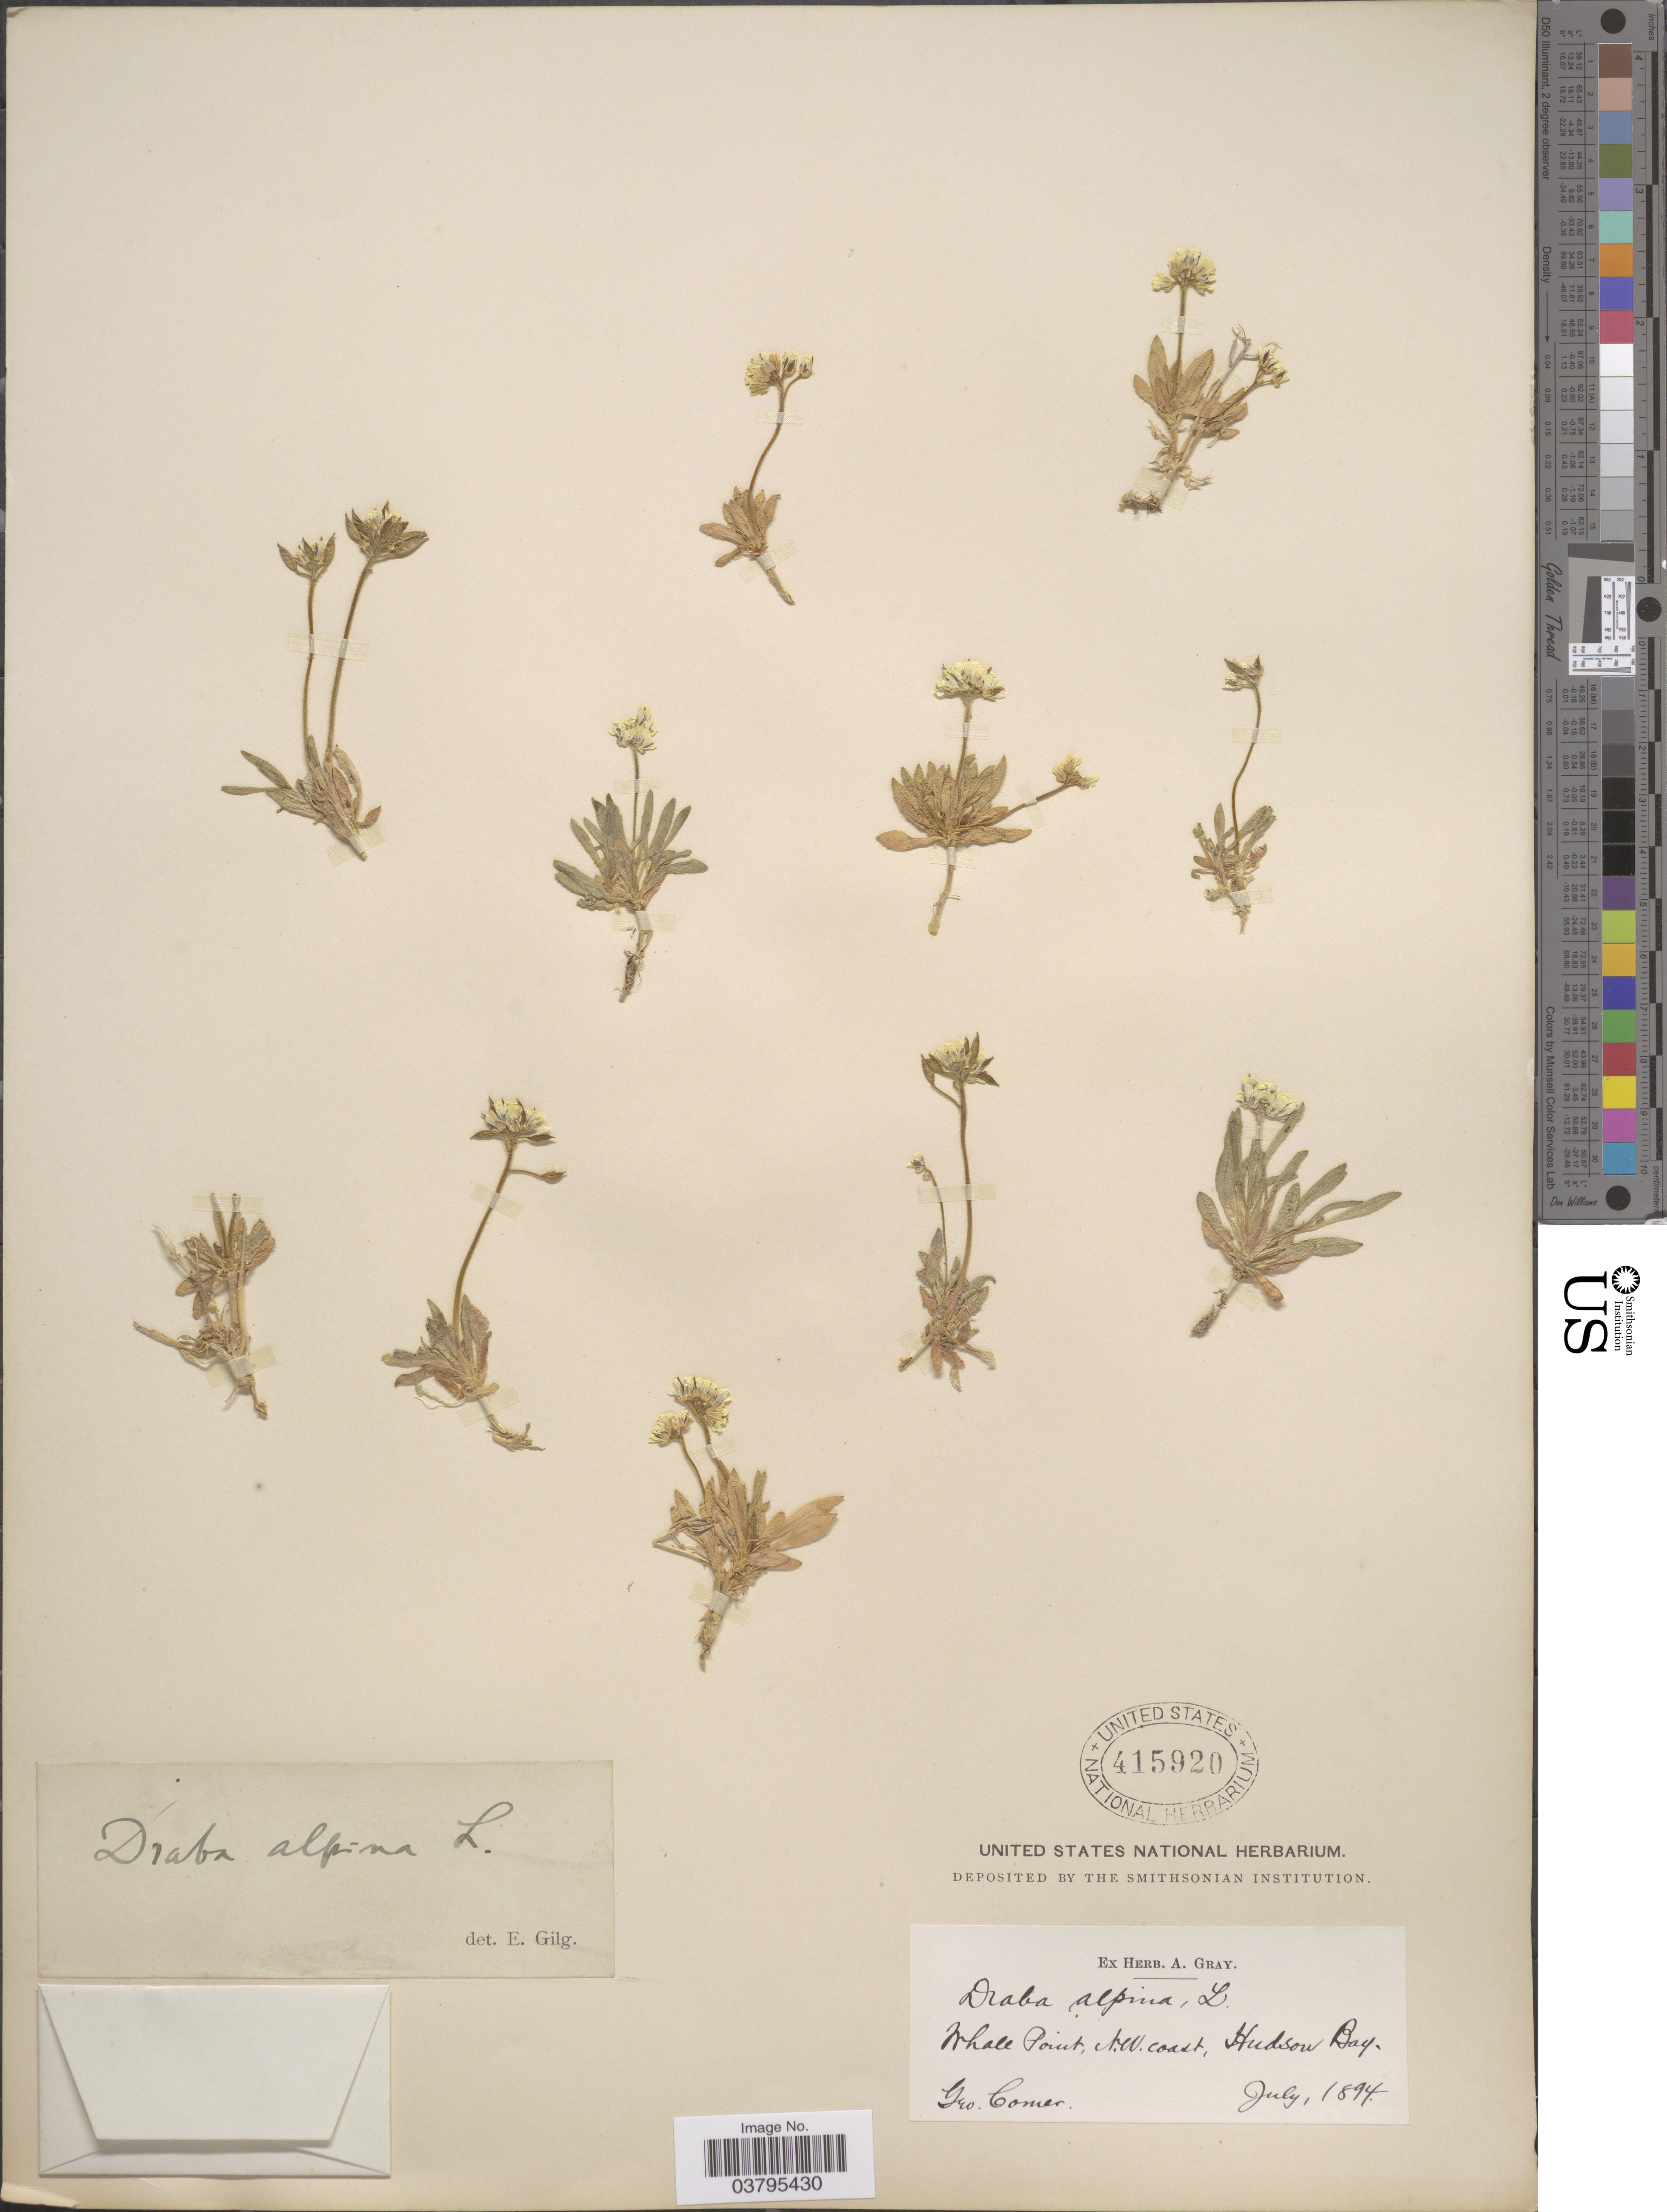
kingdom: Plantae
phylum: Tracheophyta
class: Magnoliopsida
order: Brassicales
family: Brassicaceae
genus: Draba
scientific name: Draba alpina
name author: L.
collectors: G. Comer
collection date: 1894-07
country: Canada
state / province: Nunavut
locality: Whale Point, N.W. coast, Hudson Bay.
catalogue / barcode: US 415920